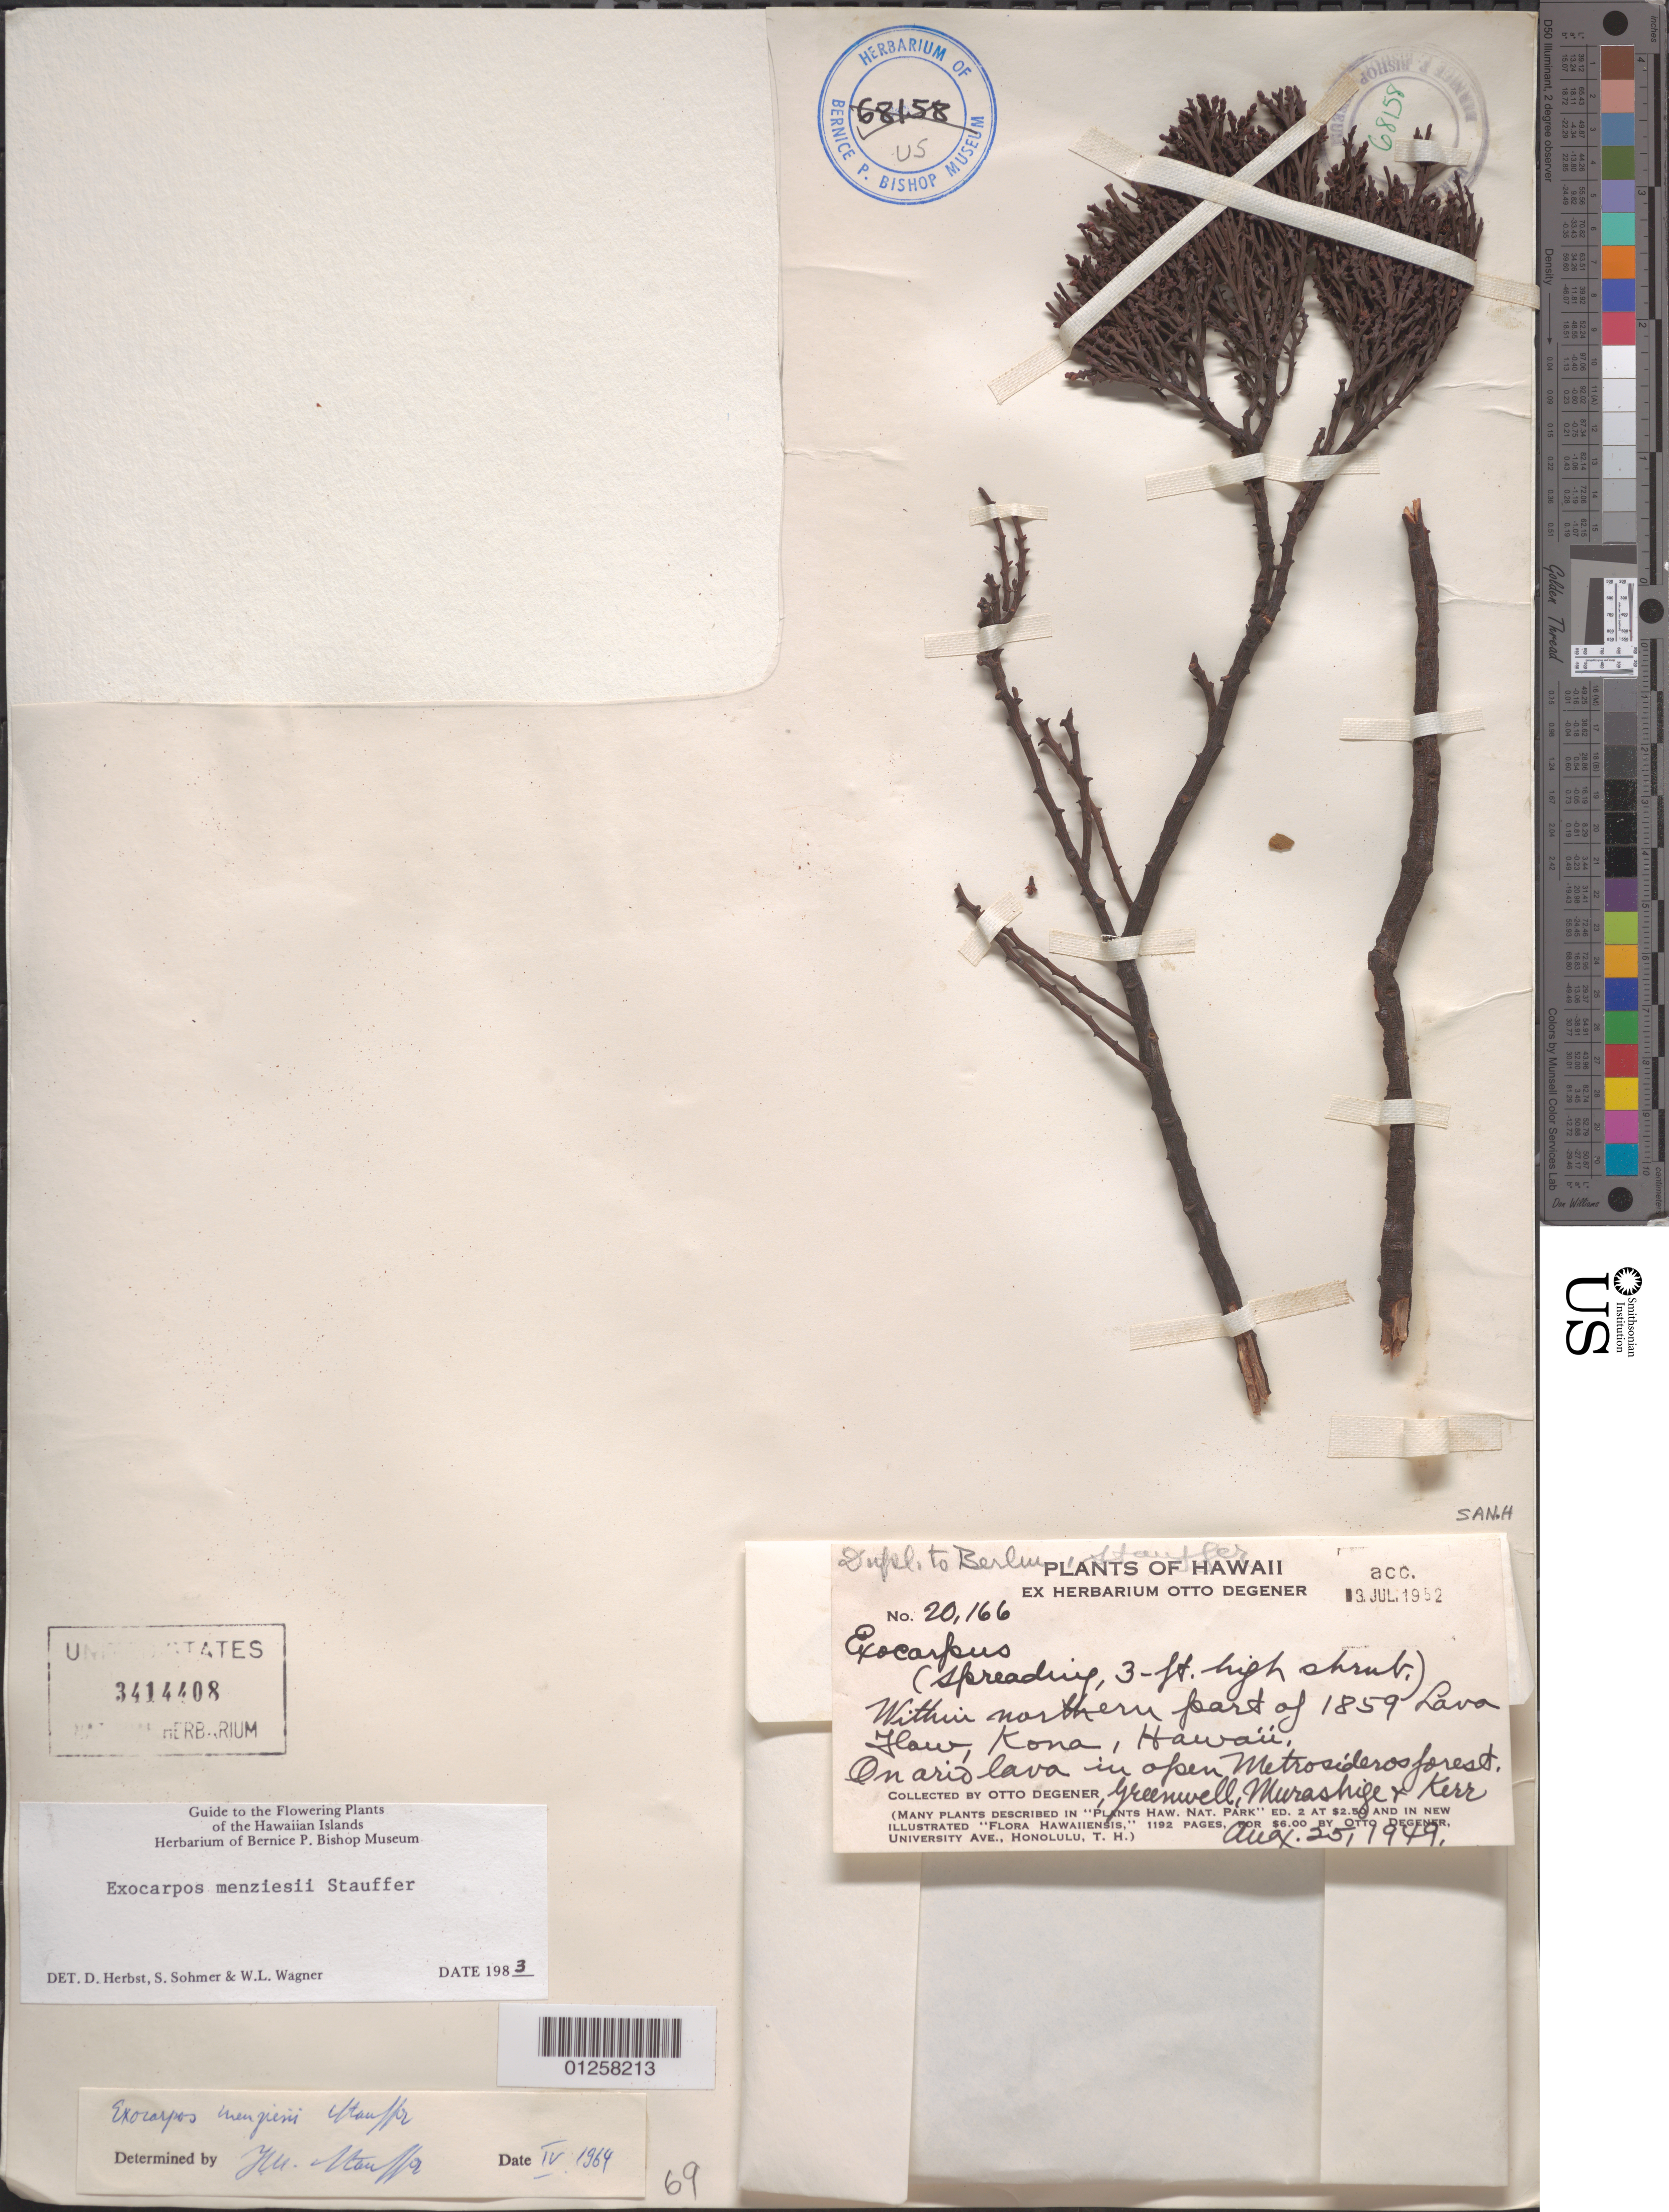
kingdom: Plantae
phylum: Tracheophyta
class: Magnoliopsida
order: Santalales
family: Santalaceae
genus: Exocarpos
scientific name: Exocarpos menziesii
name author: Stauffer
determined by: Herbst, D. R.; Sohmer, S. H.; Wagner, W. L.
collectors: O. Degener, A. B. Greenwell, T. Murashige & M. E. Kerr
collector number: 20166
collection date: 1949-08-25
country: United States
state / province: Hawaii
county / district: Hawaii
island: Hawaii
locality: Within northern half of 1859 Lava Flow, Kona.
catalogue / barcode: US 3414408